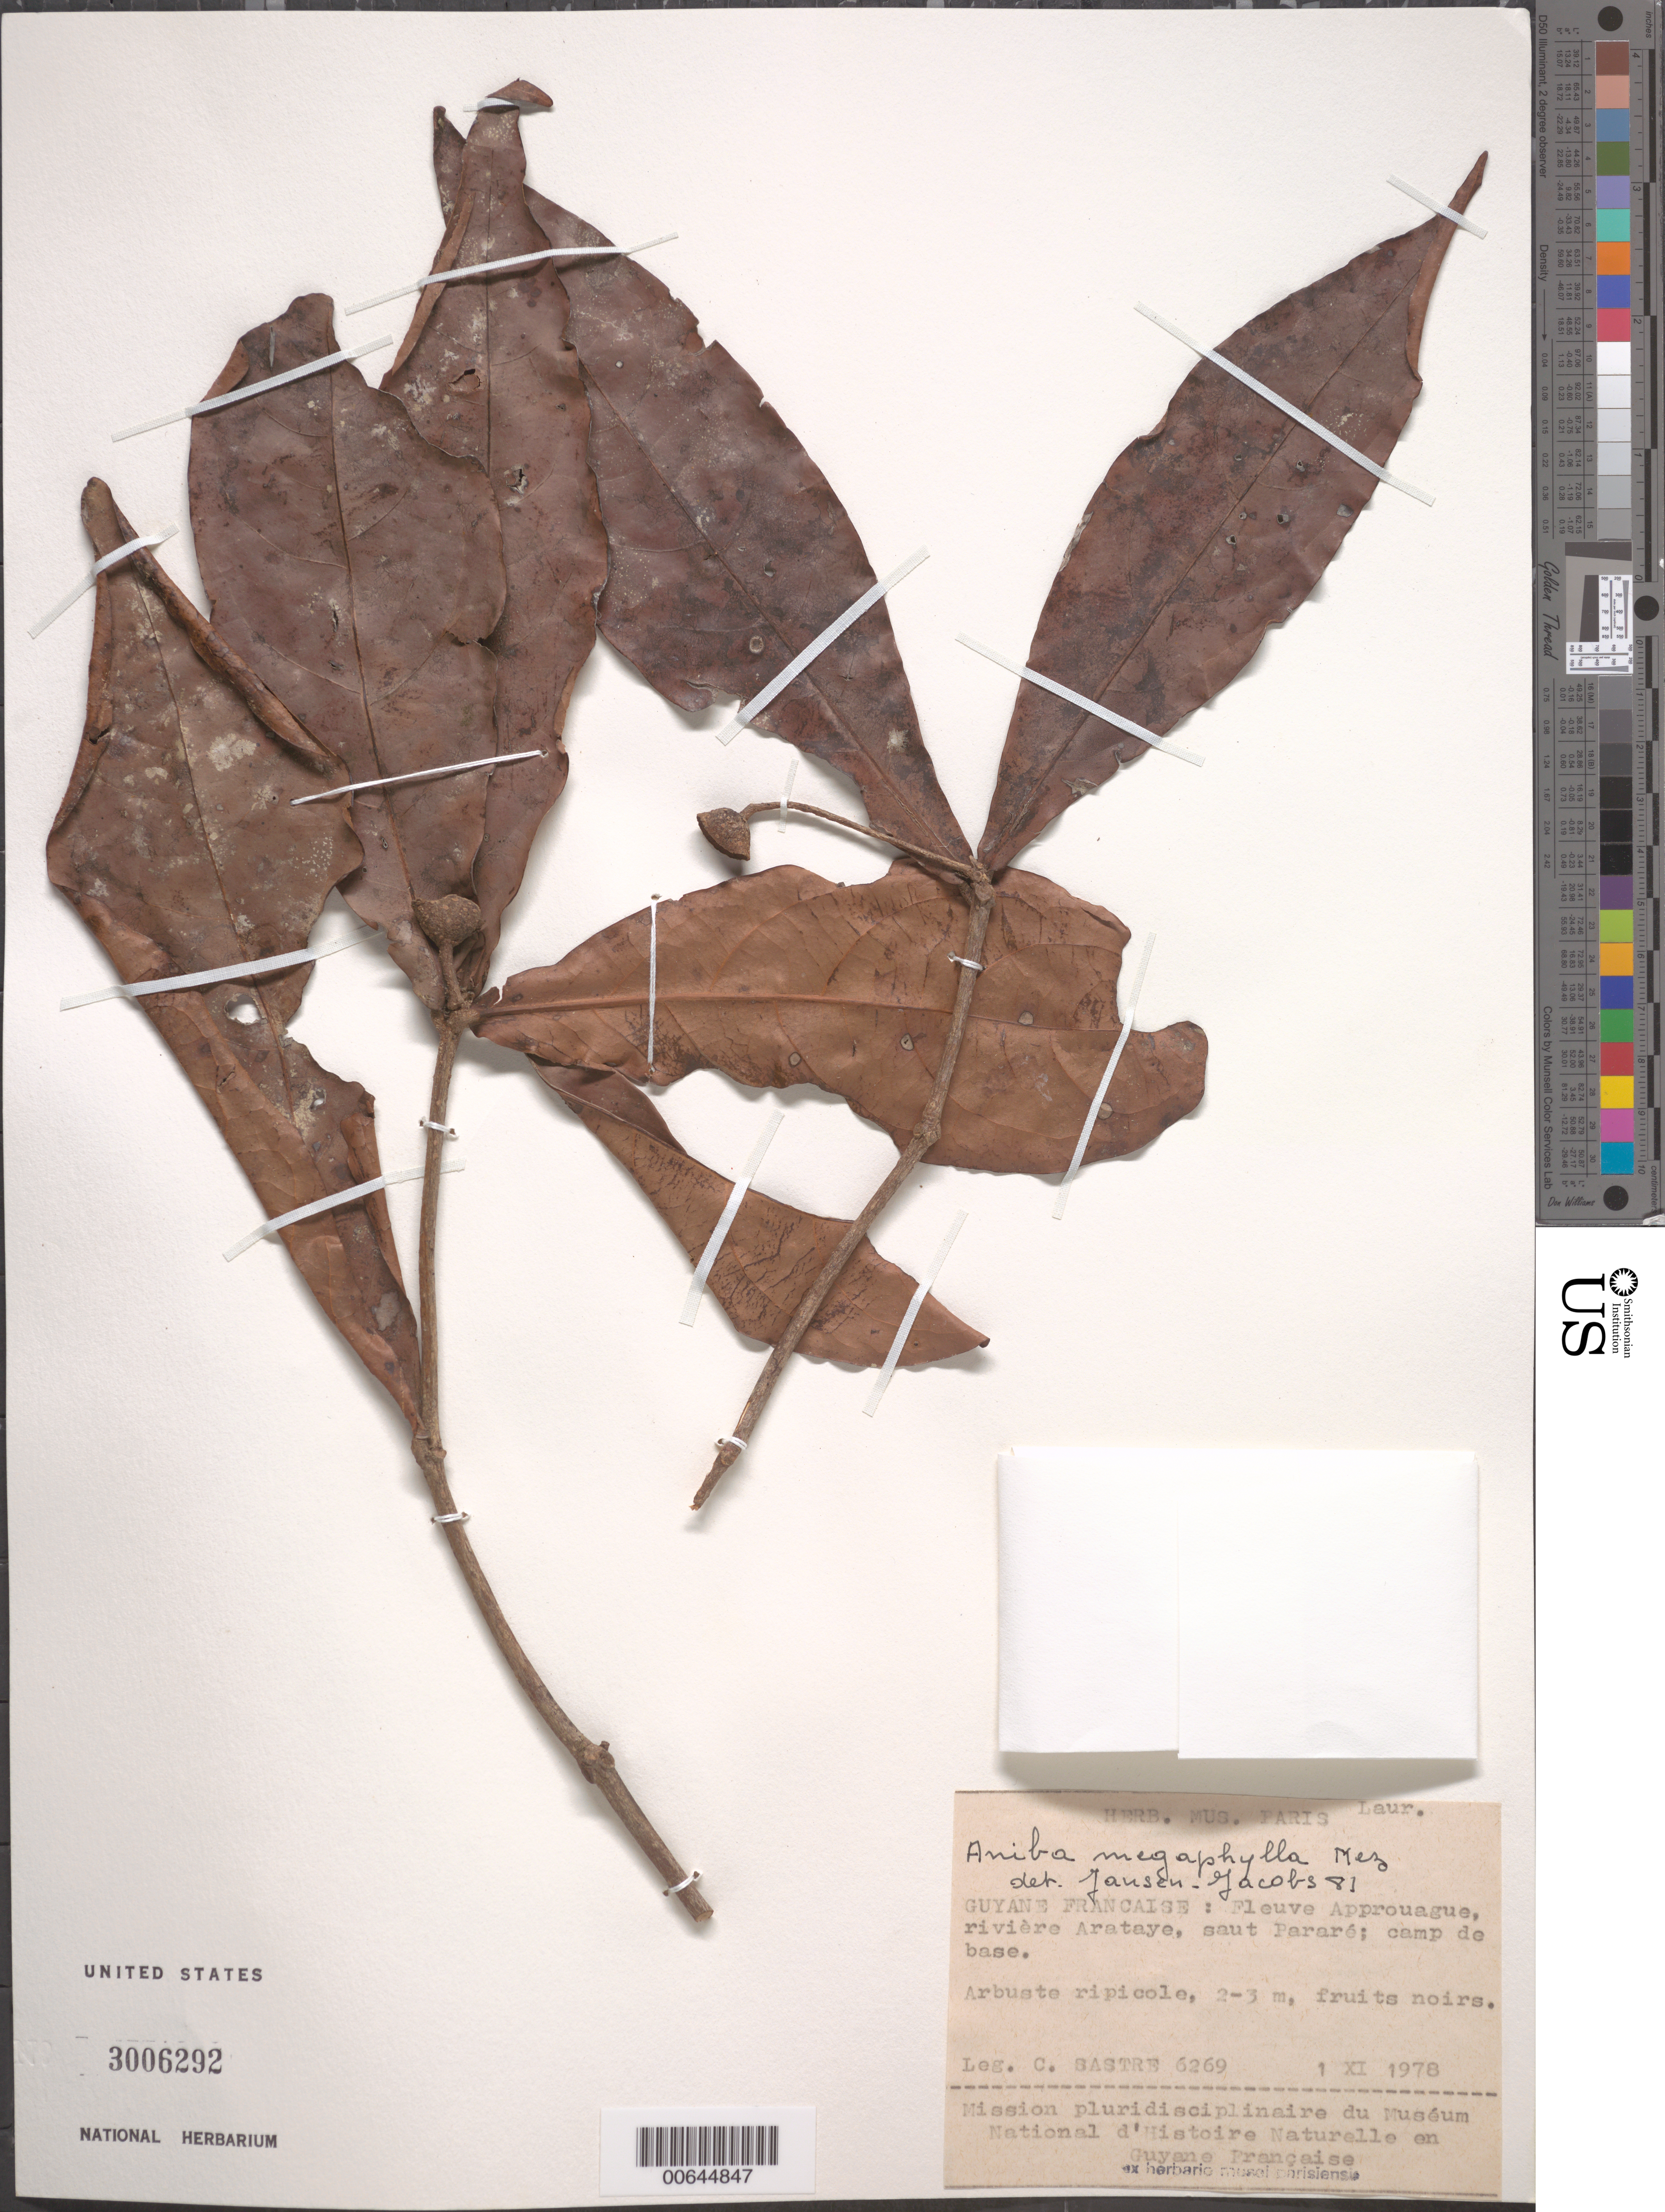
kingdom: Plantae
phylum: Tracheophyta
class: Magnoliopsida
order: Laurales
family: Lauraceae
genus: Aniba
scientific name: Aniba megaphylla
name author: Mez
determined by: Jansen-Jacobs, M. J., (U), Nationaal Herbarium Nederland, Utrecht University branch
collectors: C. H. L. Sastre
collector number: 6269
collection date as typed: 1-Nov-78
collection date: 1978-11-01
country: French Guiana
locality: Saut Pararé, Rivière Arataye, Fleuve Approuague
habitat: Base camp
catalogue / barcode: US 3006292